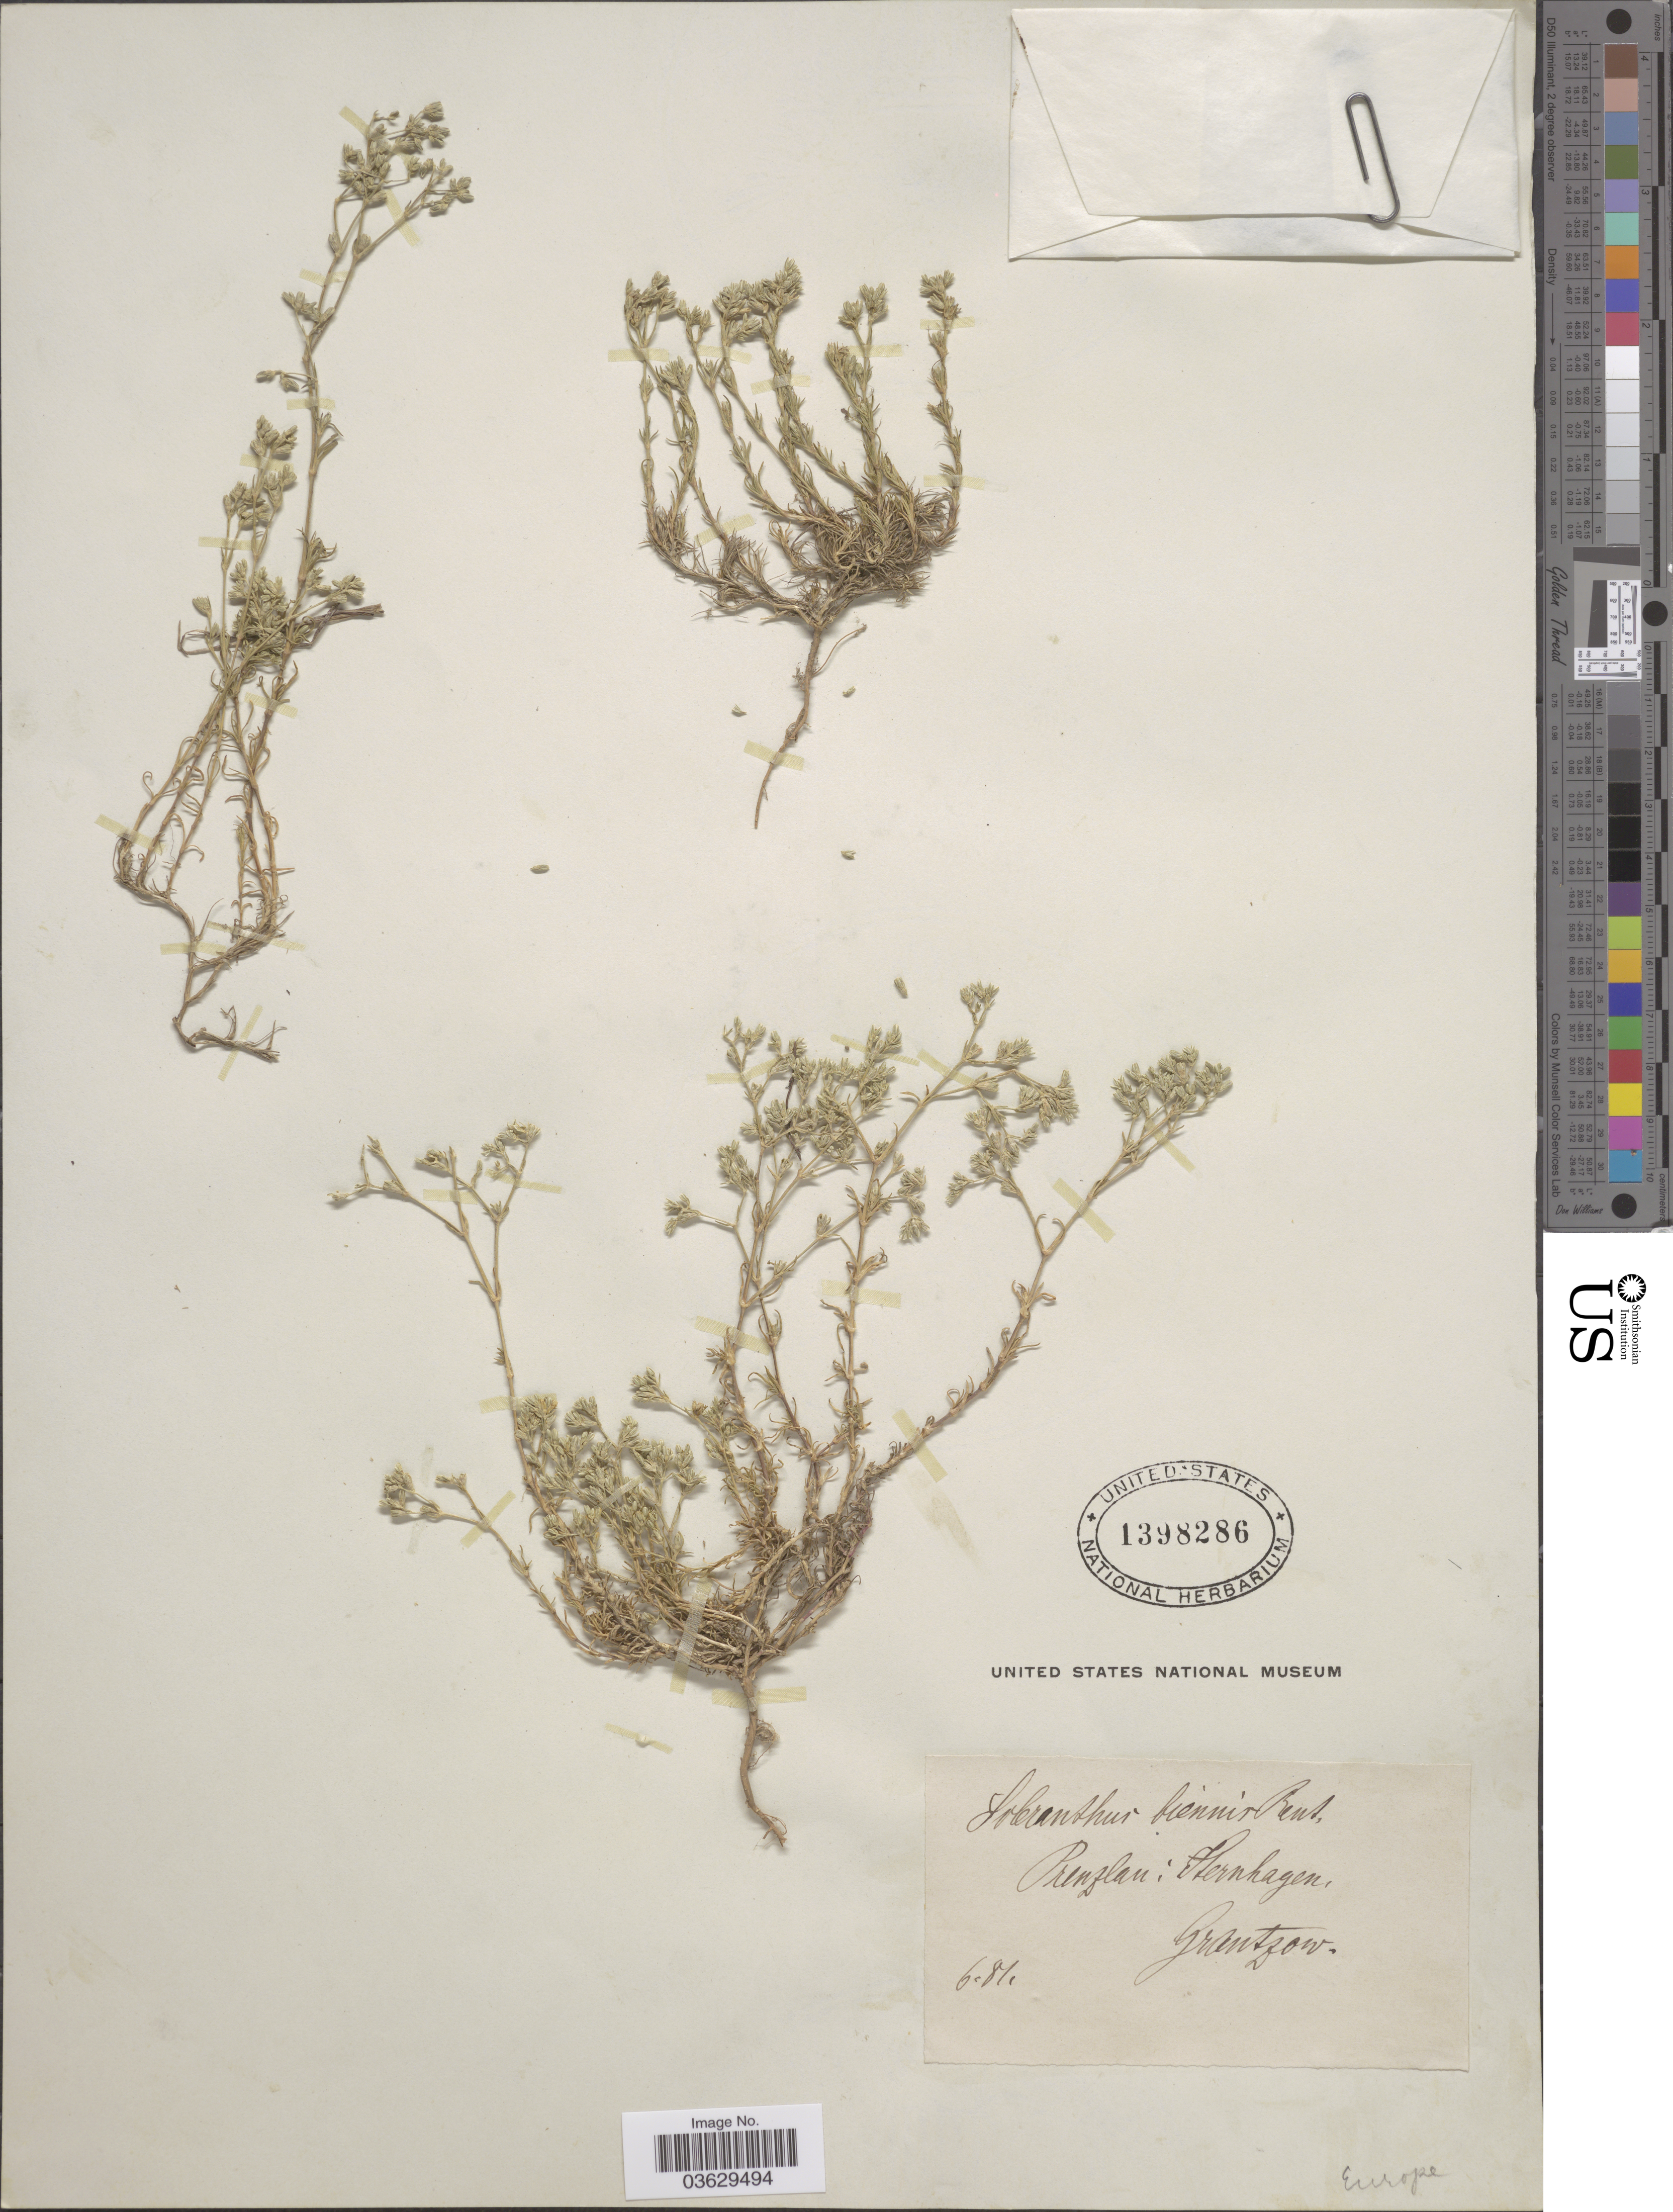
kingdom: Plantae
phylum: Tracheophyta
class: Magnoliopsida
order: Caryophyllales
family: Caryophyllaceae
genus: Scleranthus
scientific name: Scleranthus biennis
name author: Reut.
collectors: Grantzow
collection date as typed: Transcribed d/m/y: /6/81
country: Germany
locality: Prenzlau; Sternhagen. Europe.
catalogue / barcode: US 1398286